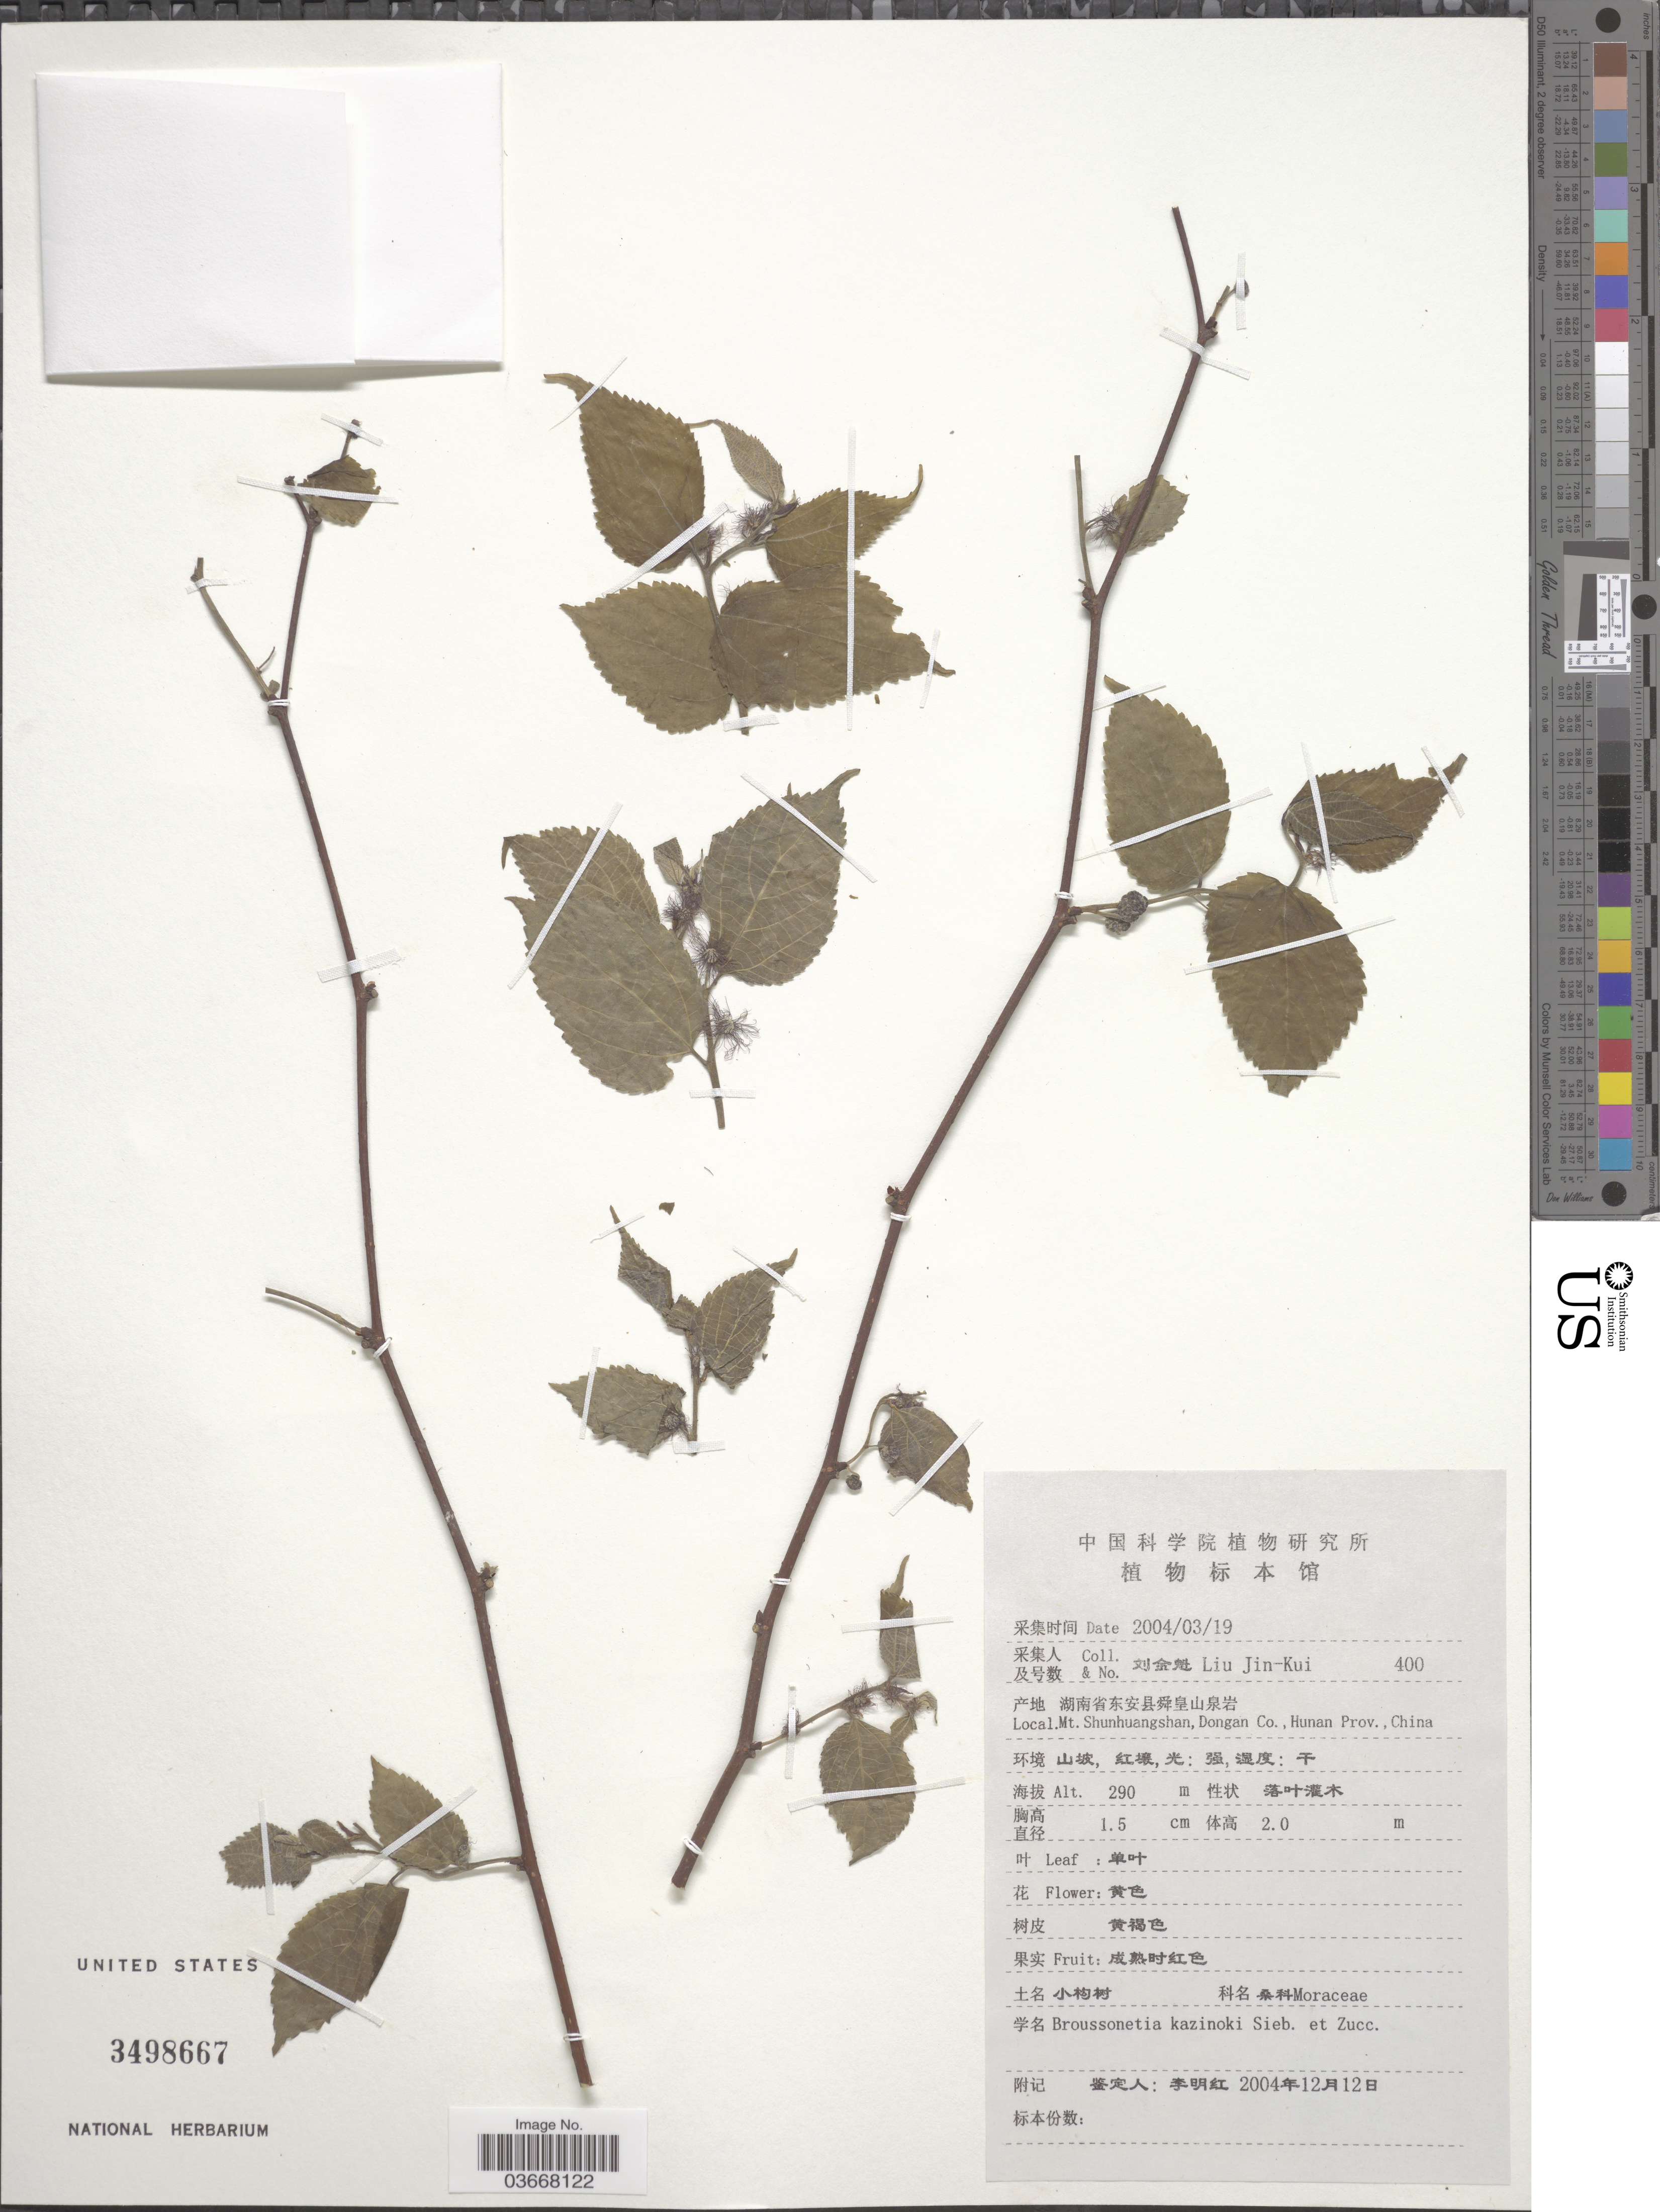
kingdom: Plantae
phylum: Tracheophyta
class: Magnoliopsida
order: Rosales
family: Moraceae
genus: Broussonetia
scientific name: Broussonetia kazinoki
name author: Siebold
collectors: Liu Jin-Kui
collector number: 400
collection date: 2004-03-19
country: China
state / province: Hunan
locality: Mt. Shunhuangshan, Dongan Co.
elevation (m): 290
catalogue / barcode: US 3498667